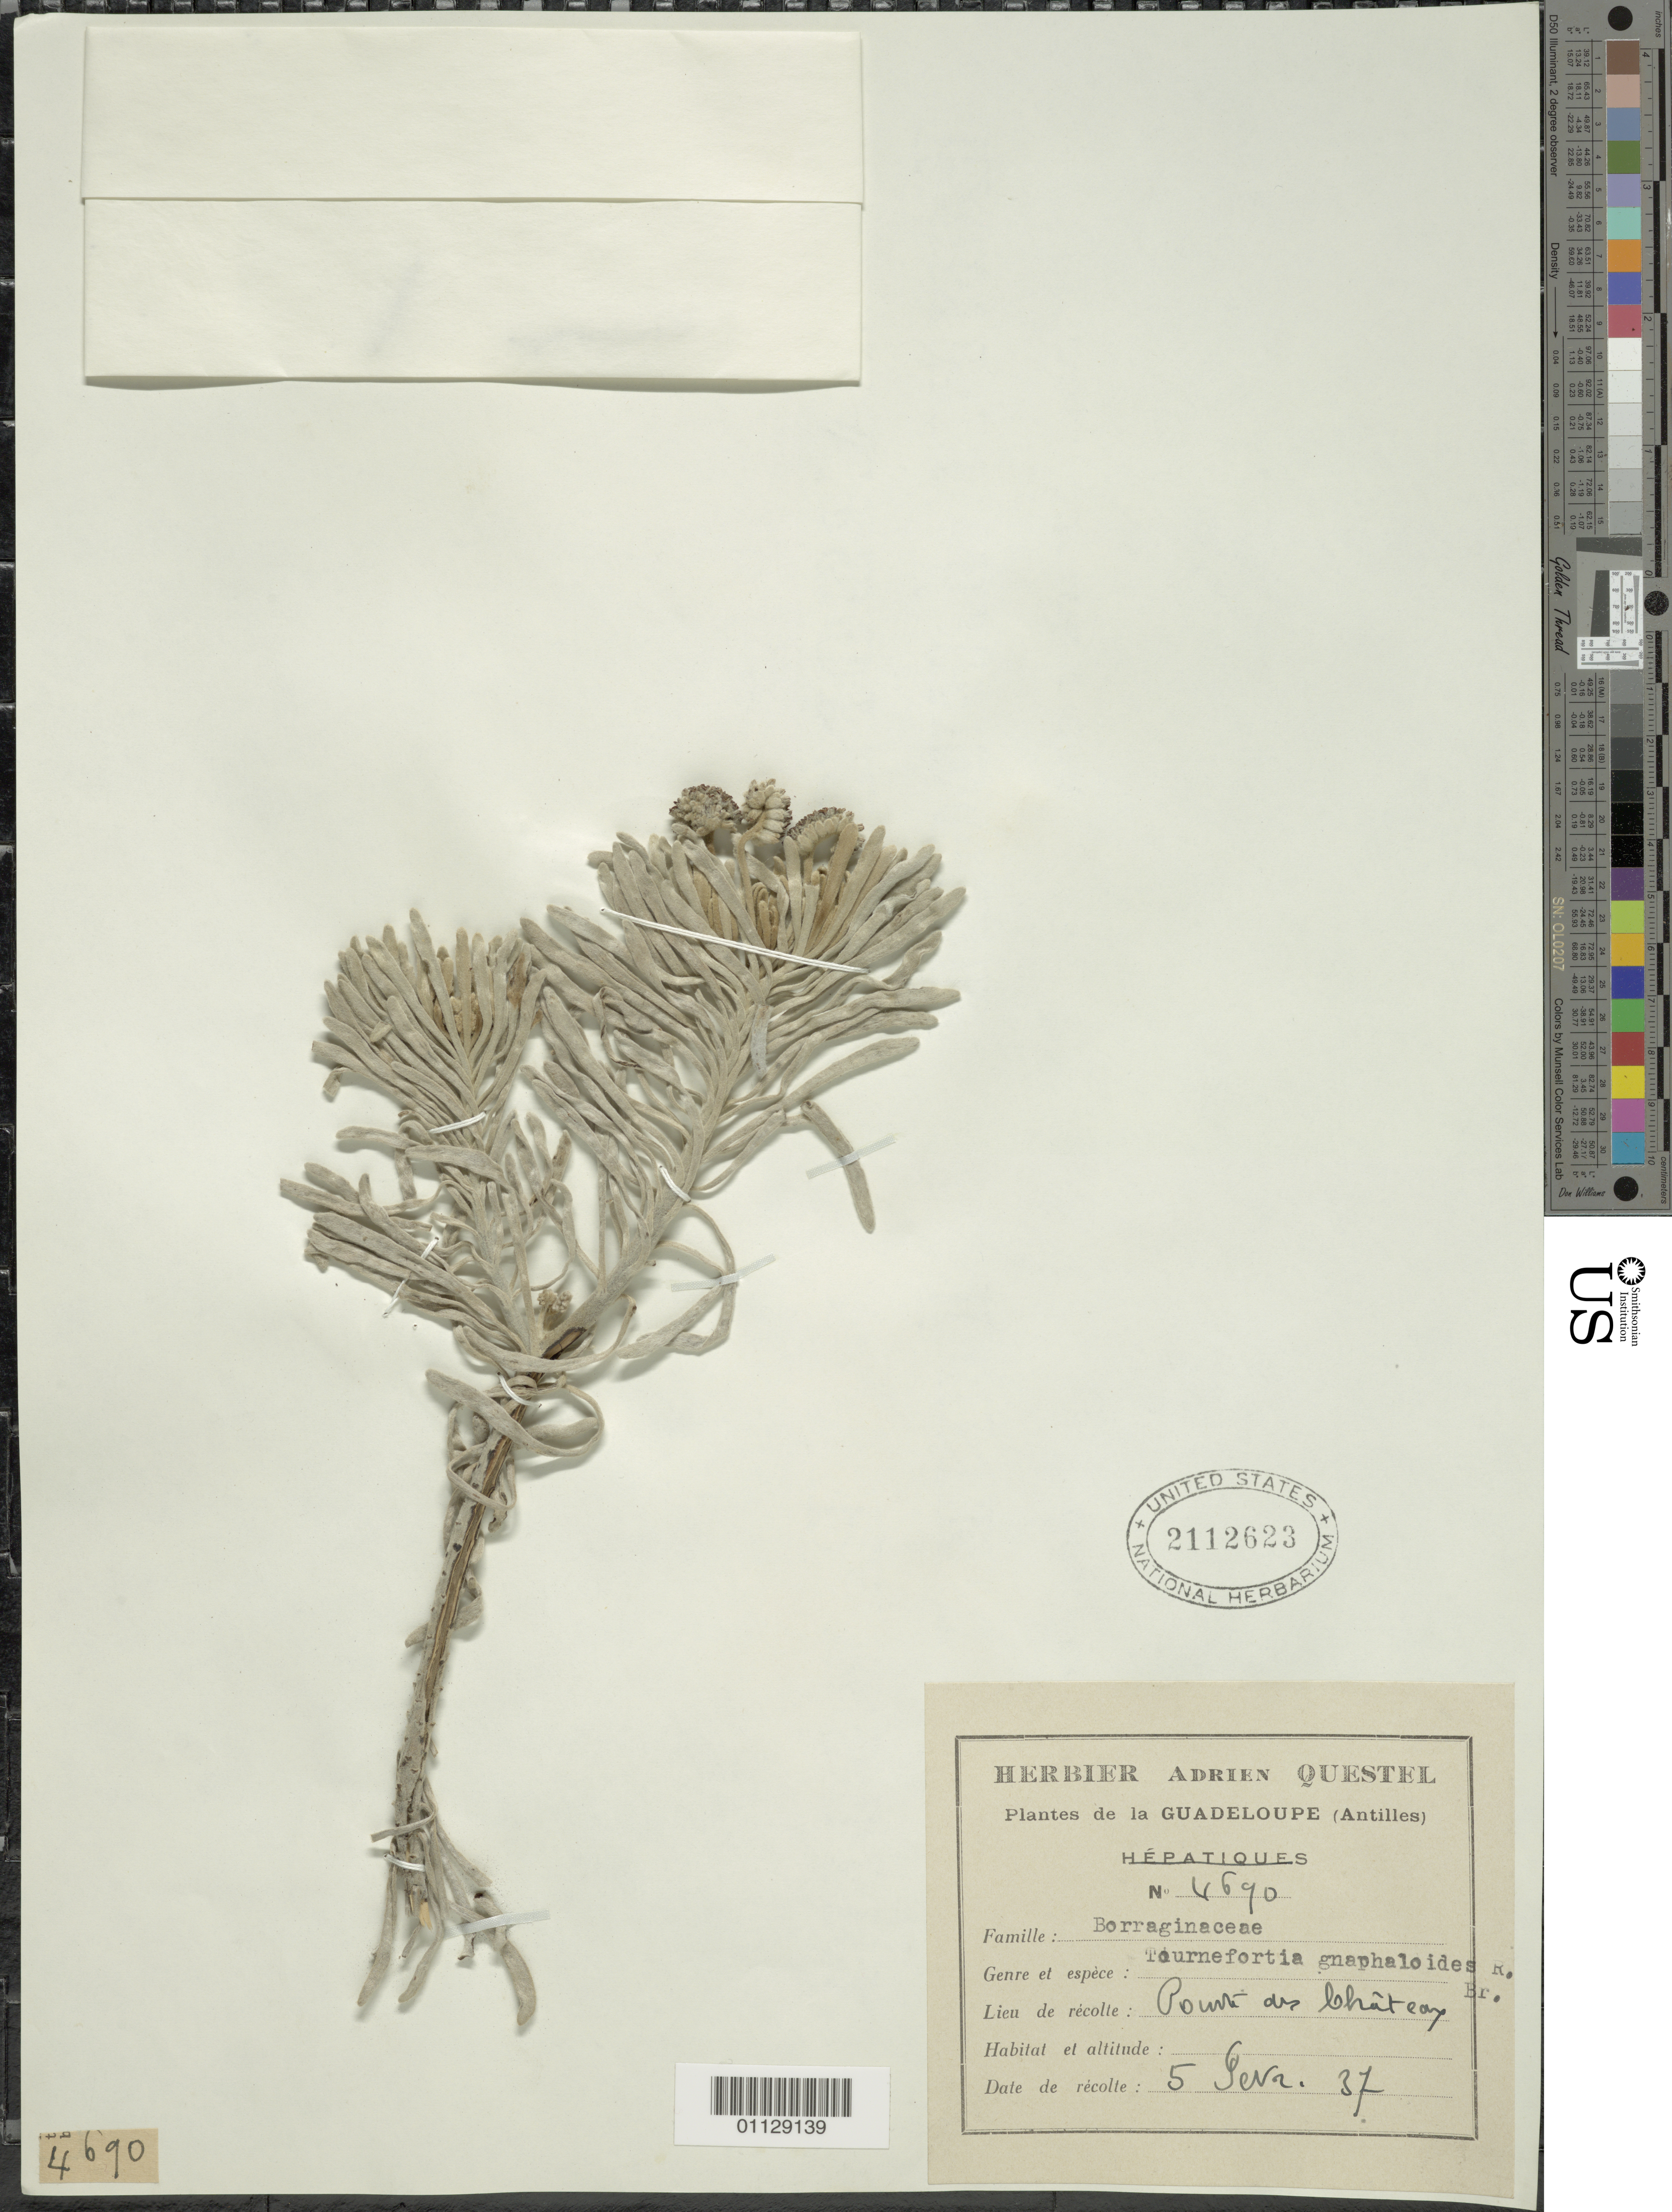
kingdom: Plantae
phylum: Tracheophyta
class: Magnoliopsida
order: Boraginales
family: Heliotropiaceae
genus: Tournefortia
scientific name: Tournefortia gnaphalodes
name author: (L.) R. Br.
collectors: A. Questel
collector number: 4690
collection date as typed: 05 Jun 1937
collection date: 1937-06-05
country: Guadeloupe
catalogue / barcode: US 2112623